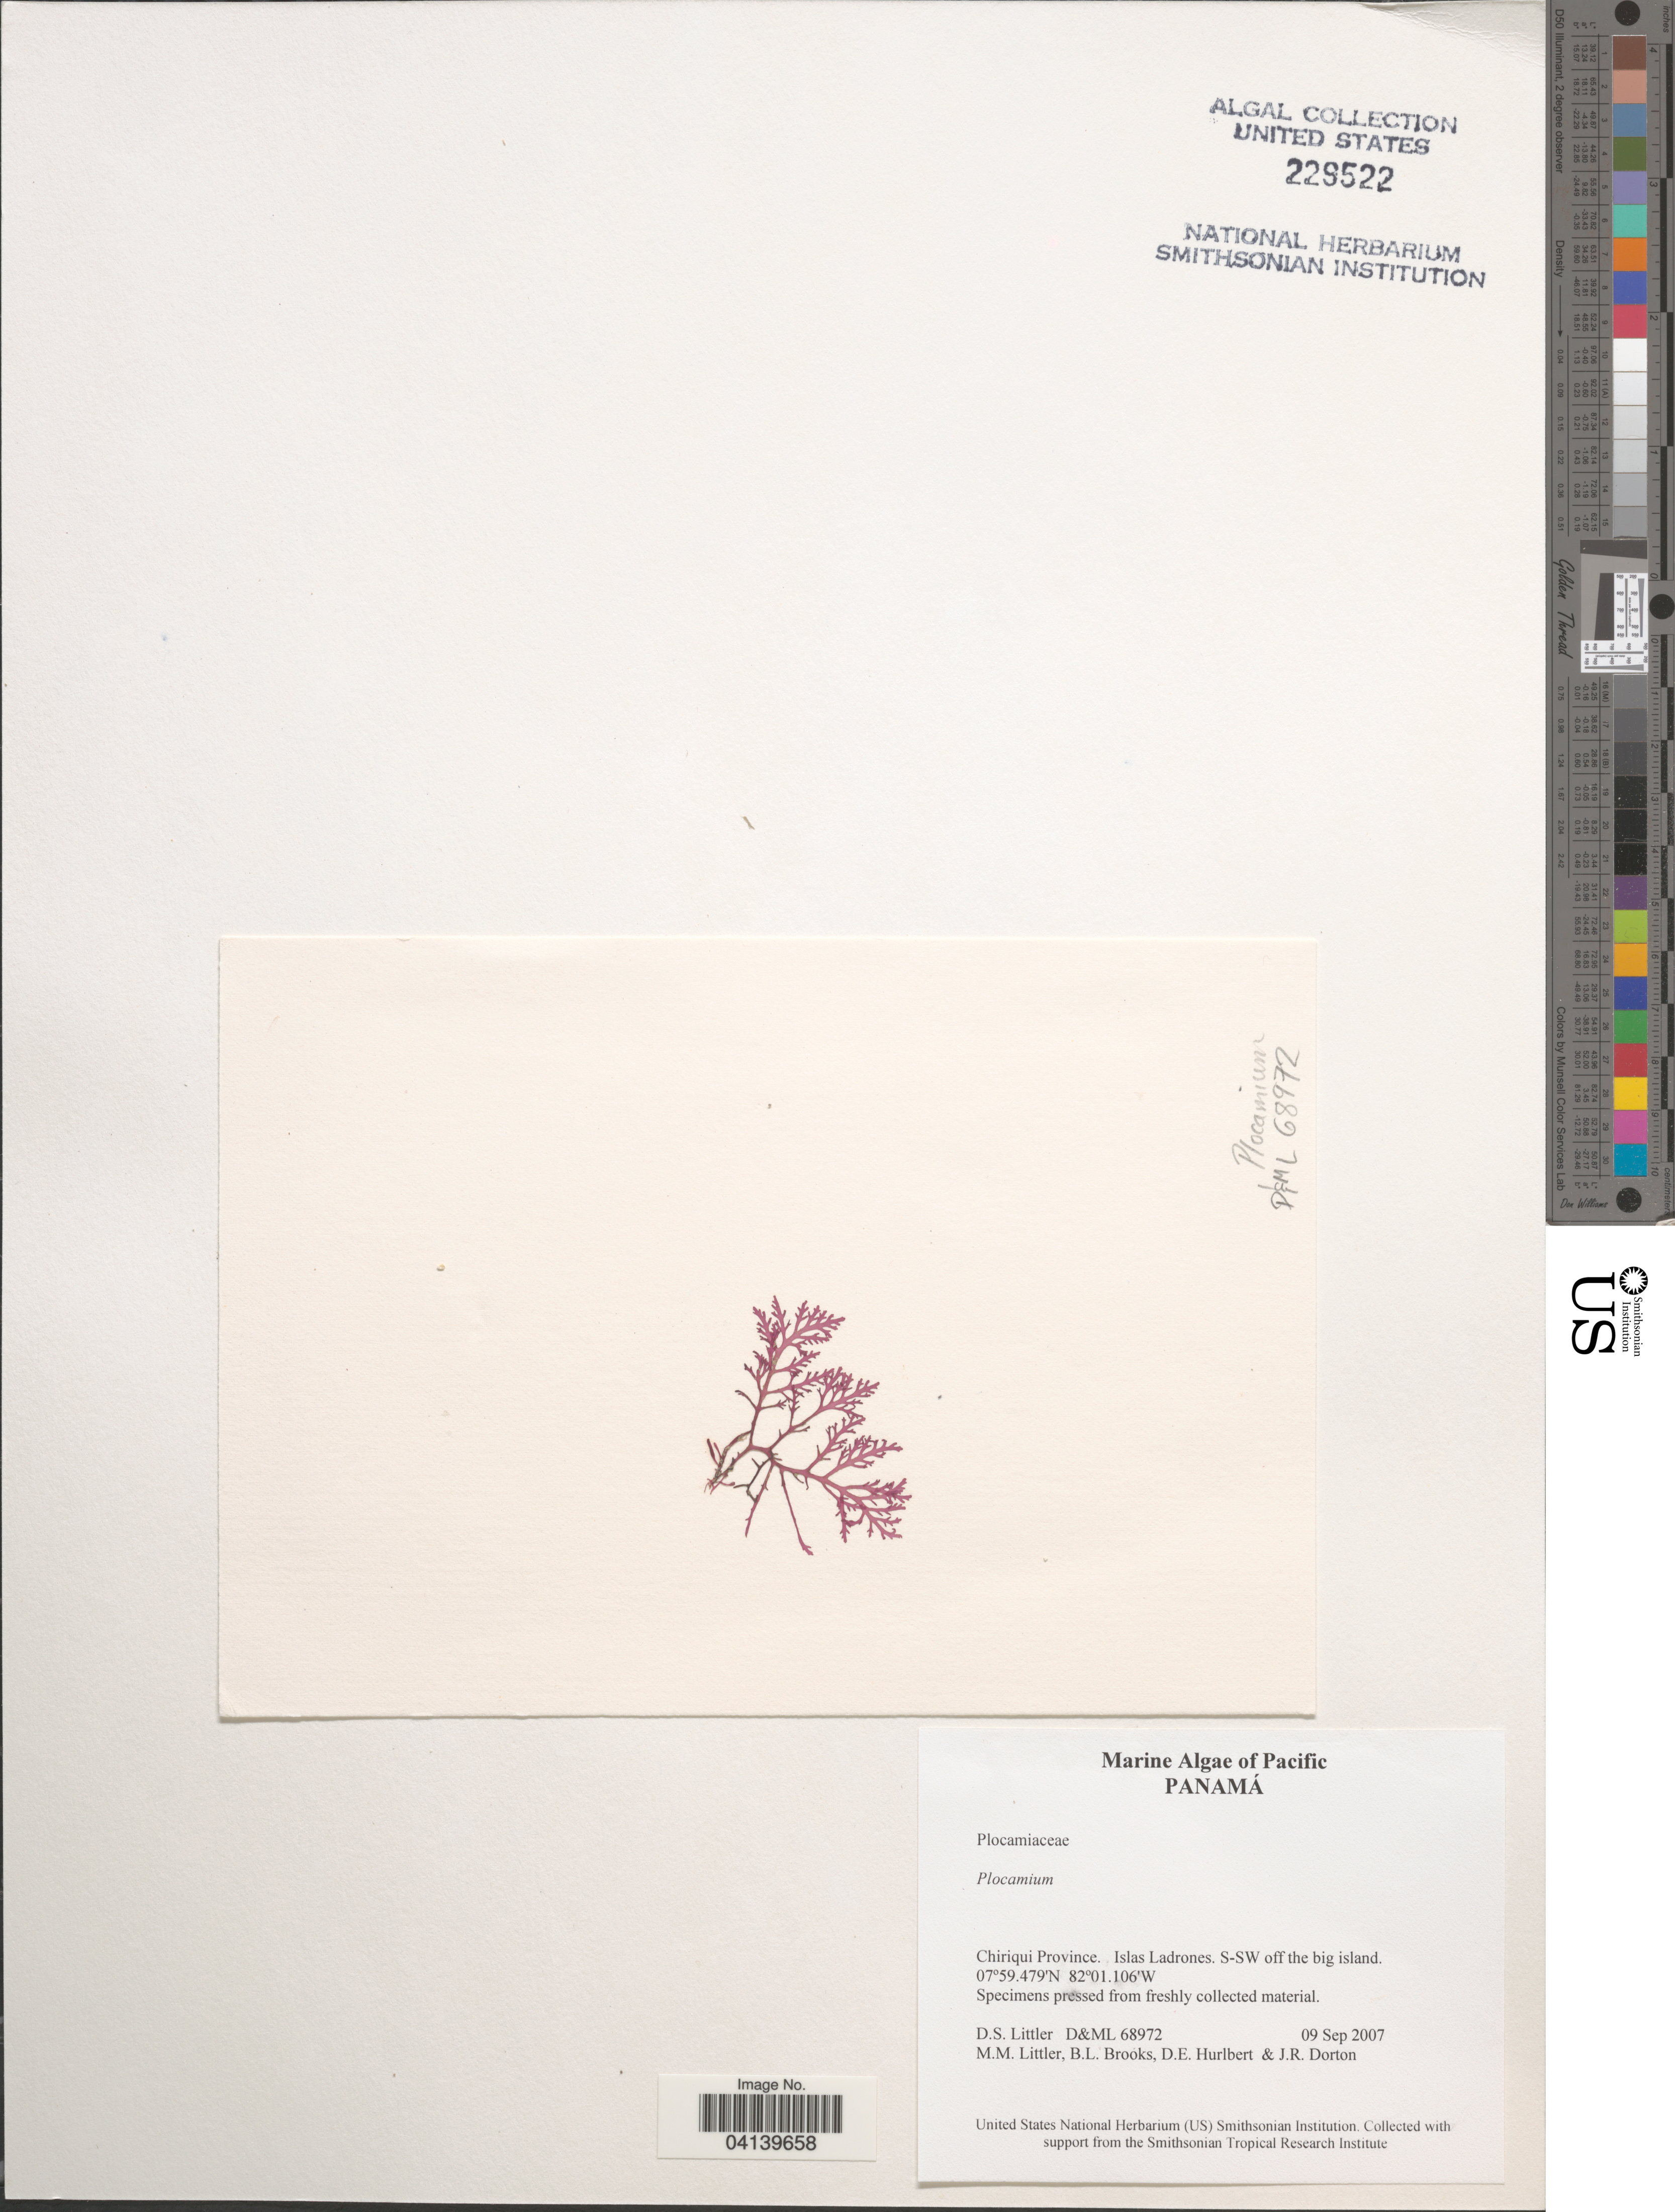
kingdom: Plantae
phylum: Rhodophyta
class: Florideophyceae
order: Plocamiales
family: Plocamiaceae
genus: Plocamium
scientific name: Plocamium sp.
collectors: D. S. Littler, B. Brooks, D. Hurlbert & J. Dorton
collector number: D&ML68972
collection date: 2007-09-09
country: Panama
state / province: Chiriqui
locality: Islas Ladrones. S-SW off the big island.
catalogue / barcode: US 229522